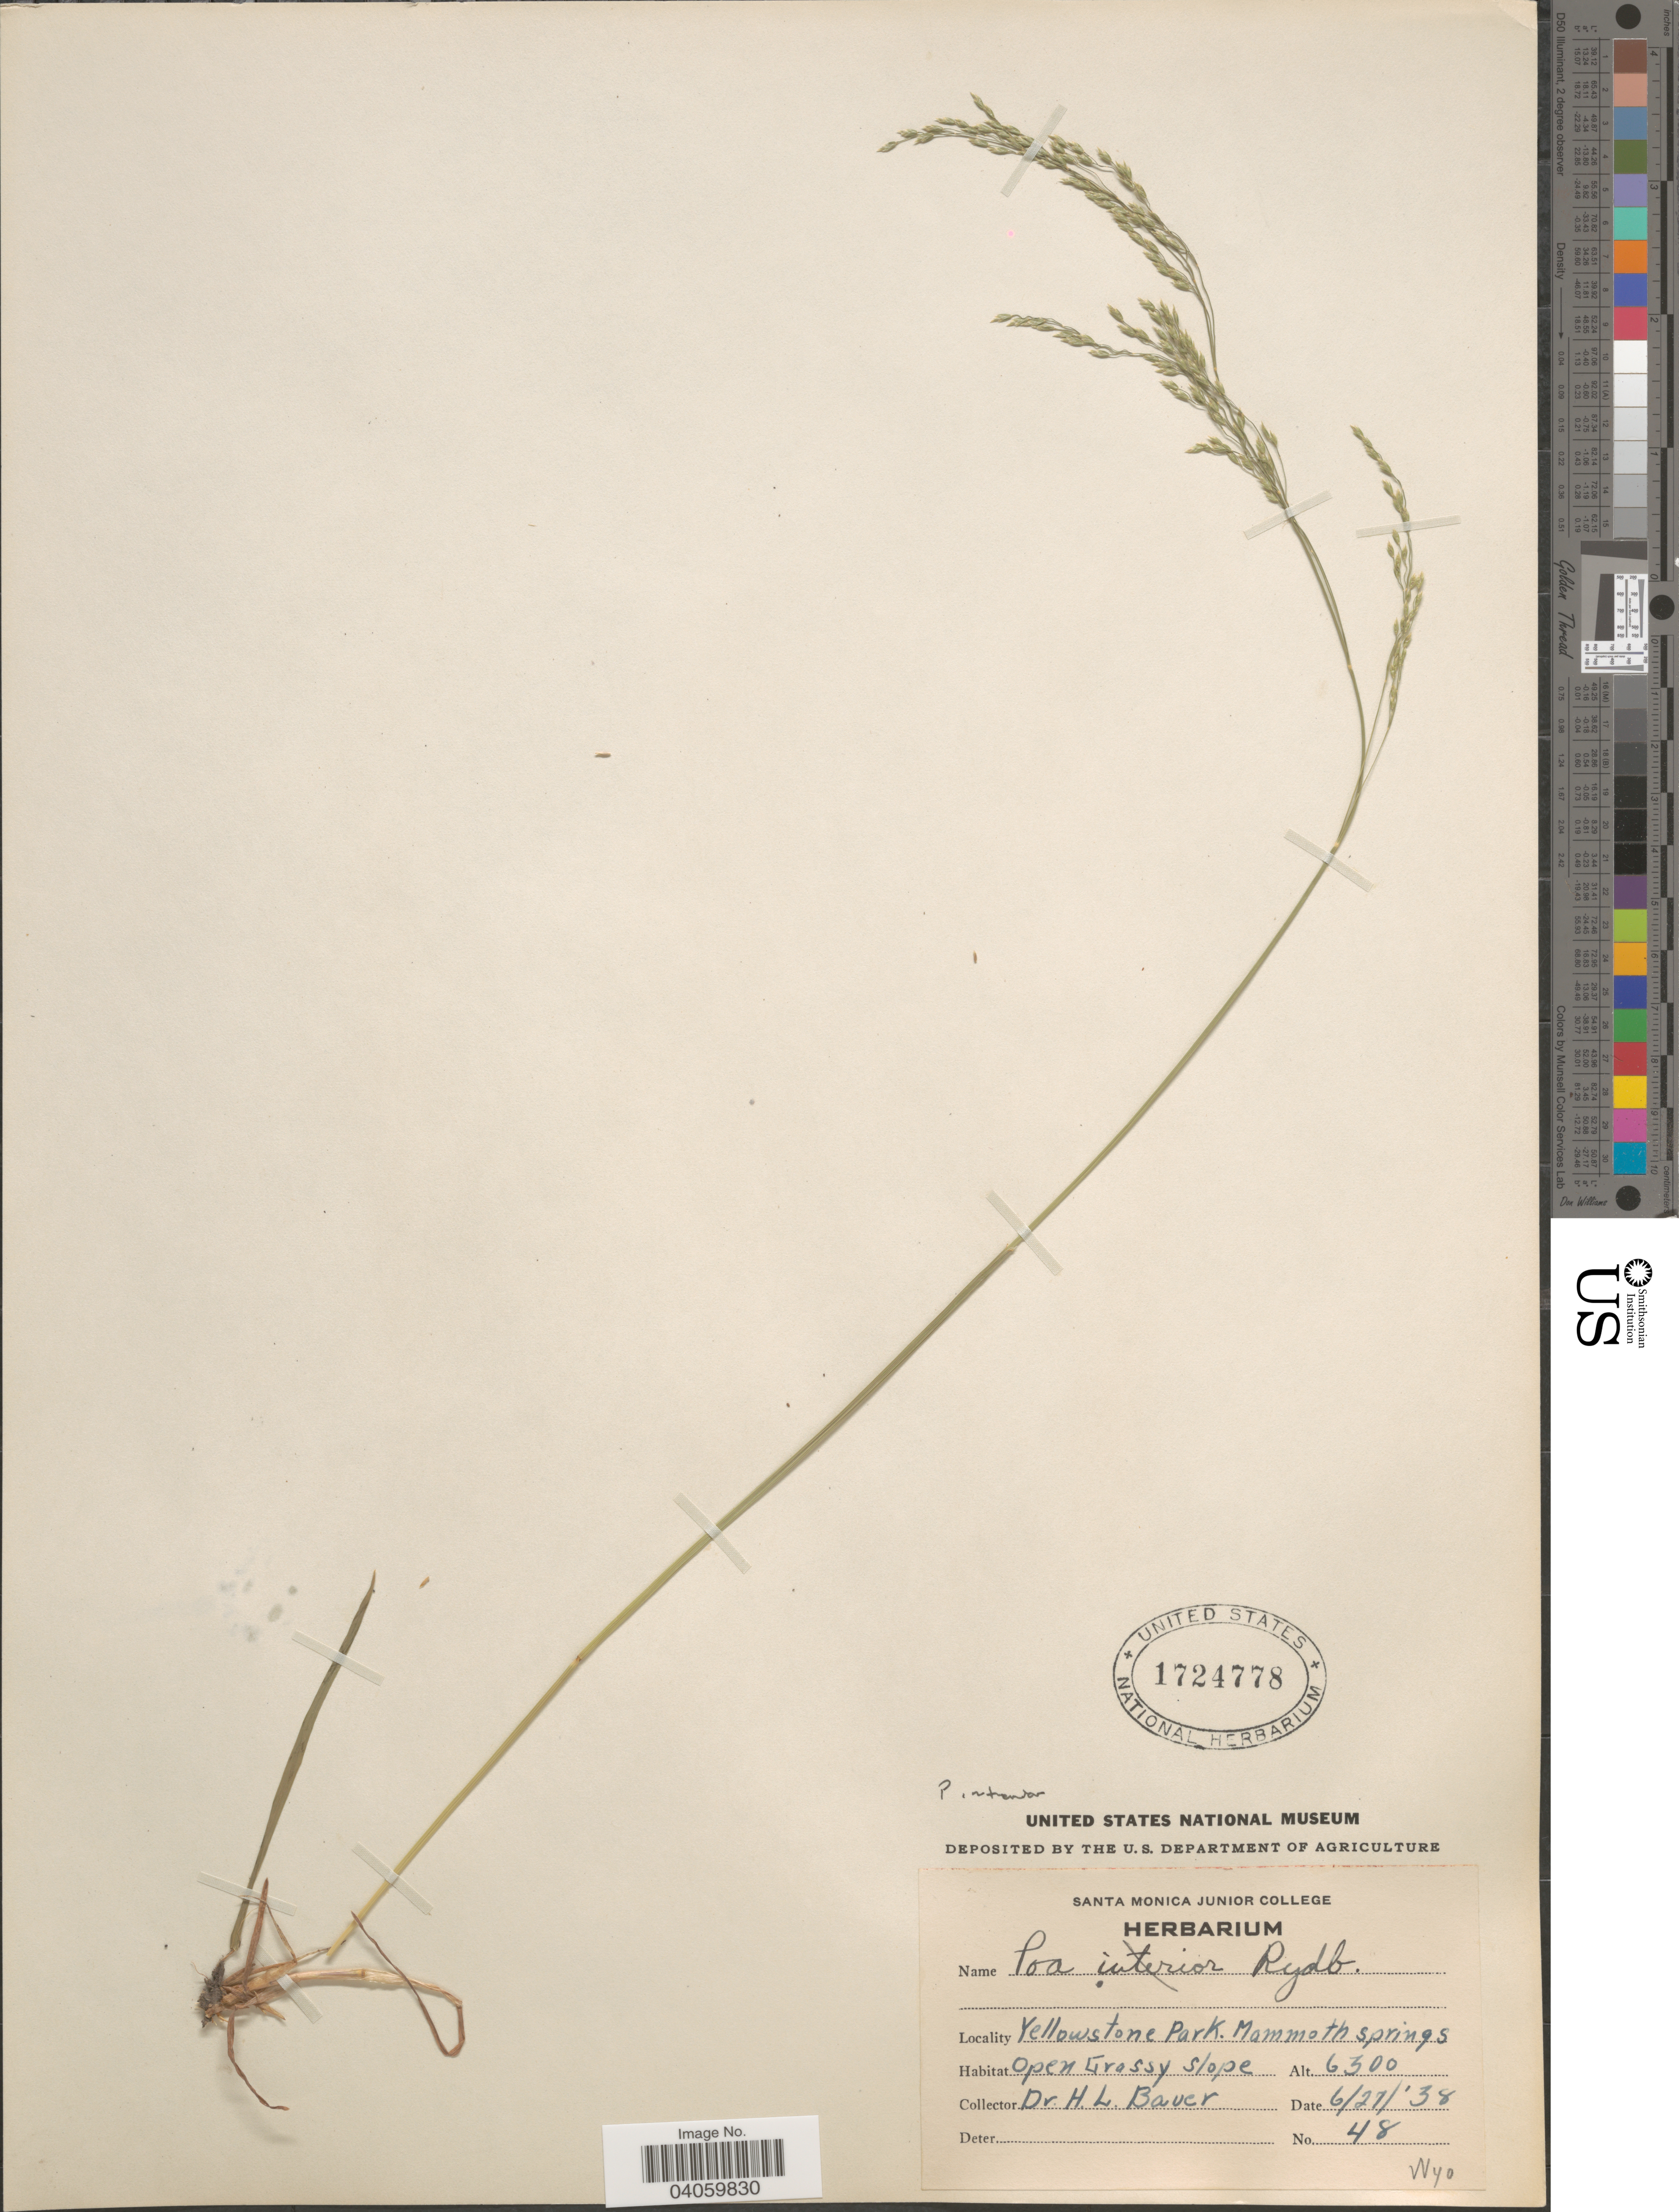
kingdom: Plantae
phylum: Tracheophyta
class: Liliopsida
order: Poales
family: Poaceae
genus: Poa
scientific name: Poa interior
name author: Rydb.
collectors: H. Baver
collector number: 48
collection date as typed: Transcribed d/m/y: 27/6/38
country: United States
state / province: Wyoming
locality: Yellowstone Park. Mammoth Springs.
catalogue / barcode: US 1724778